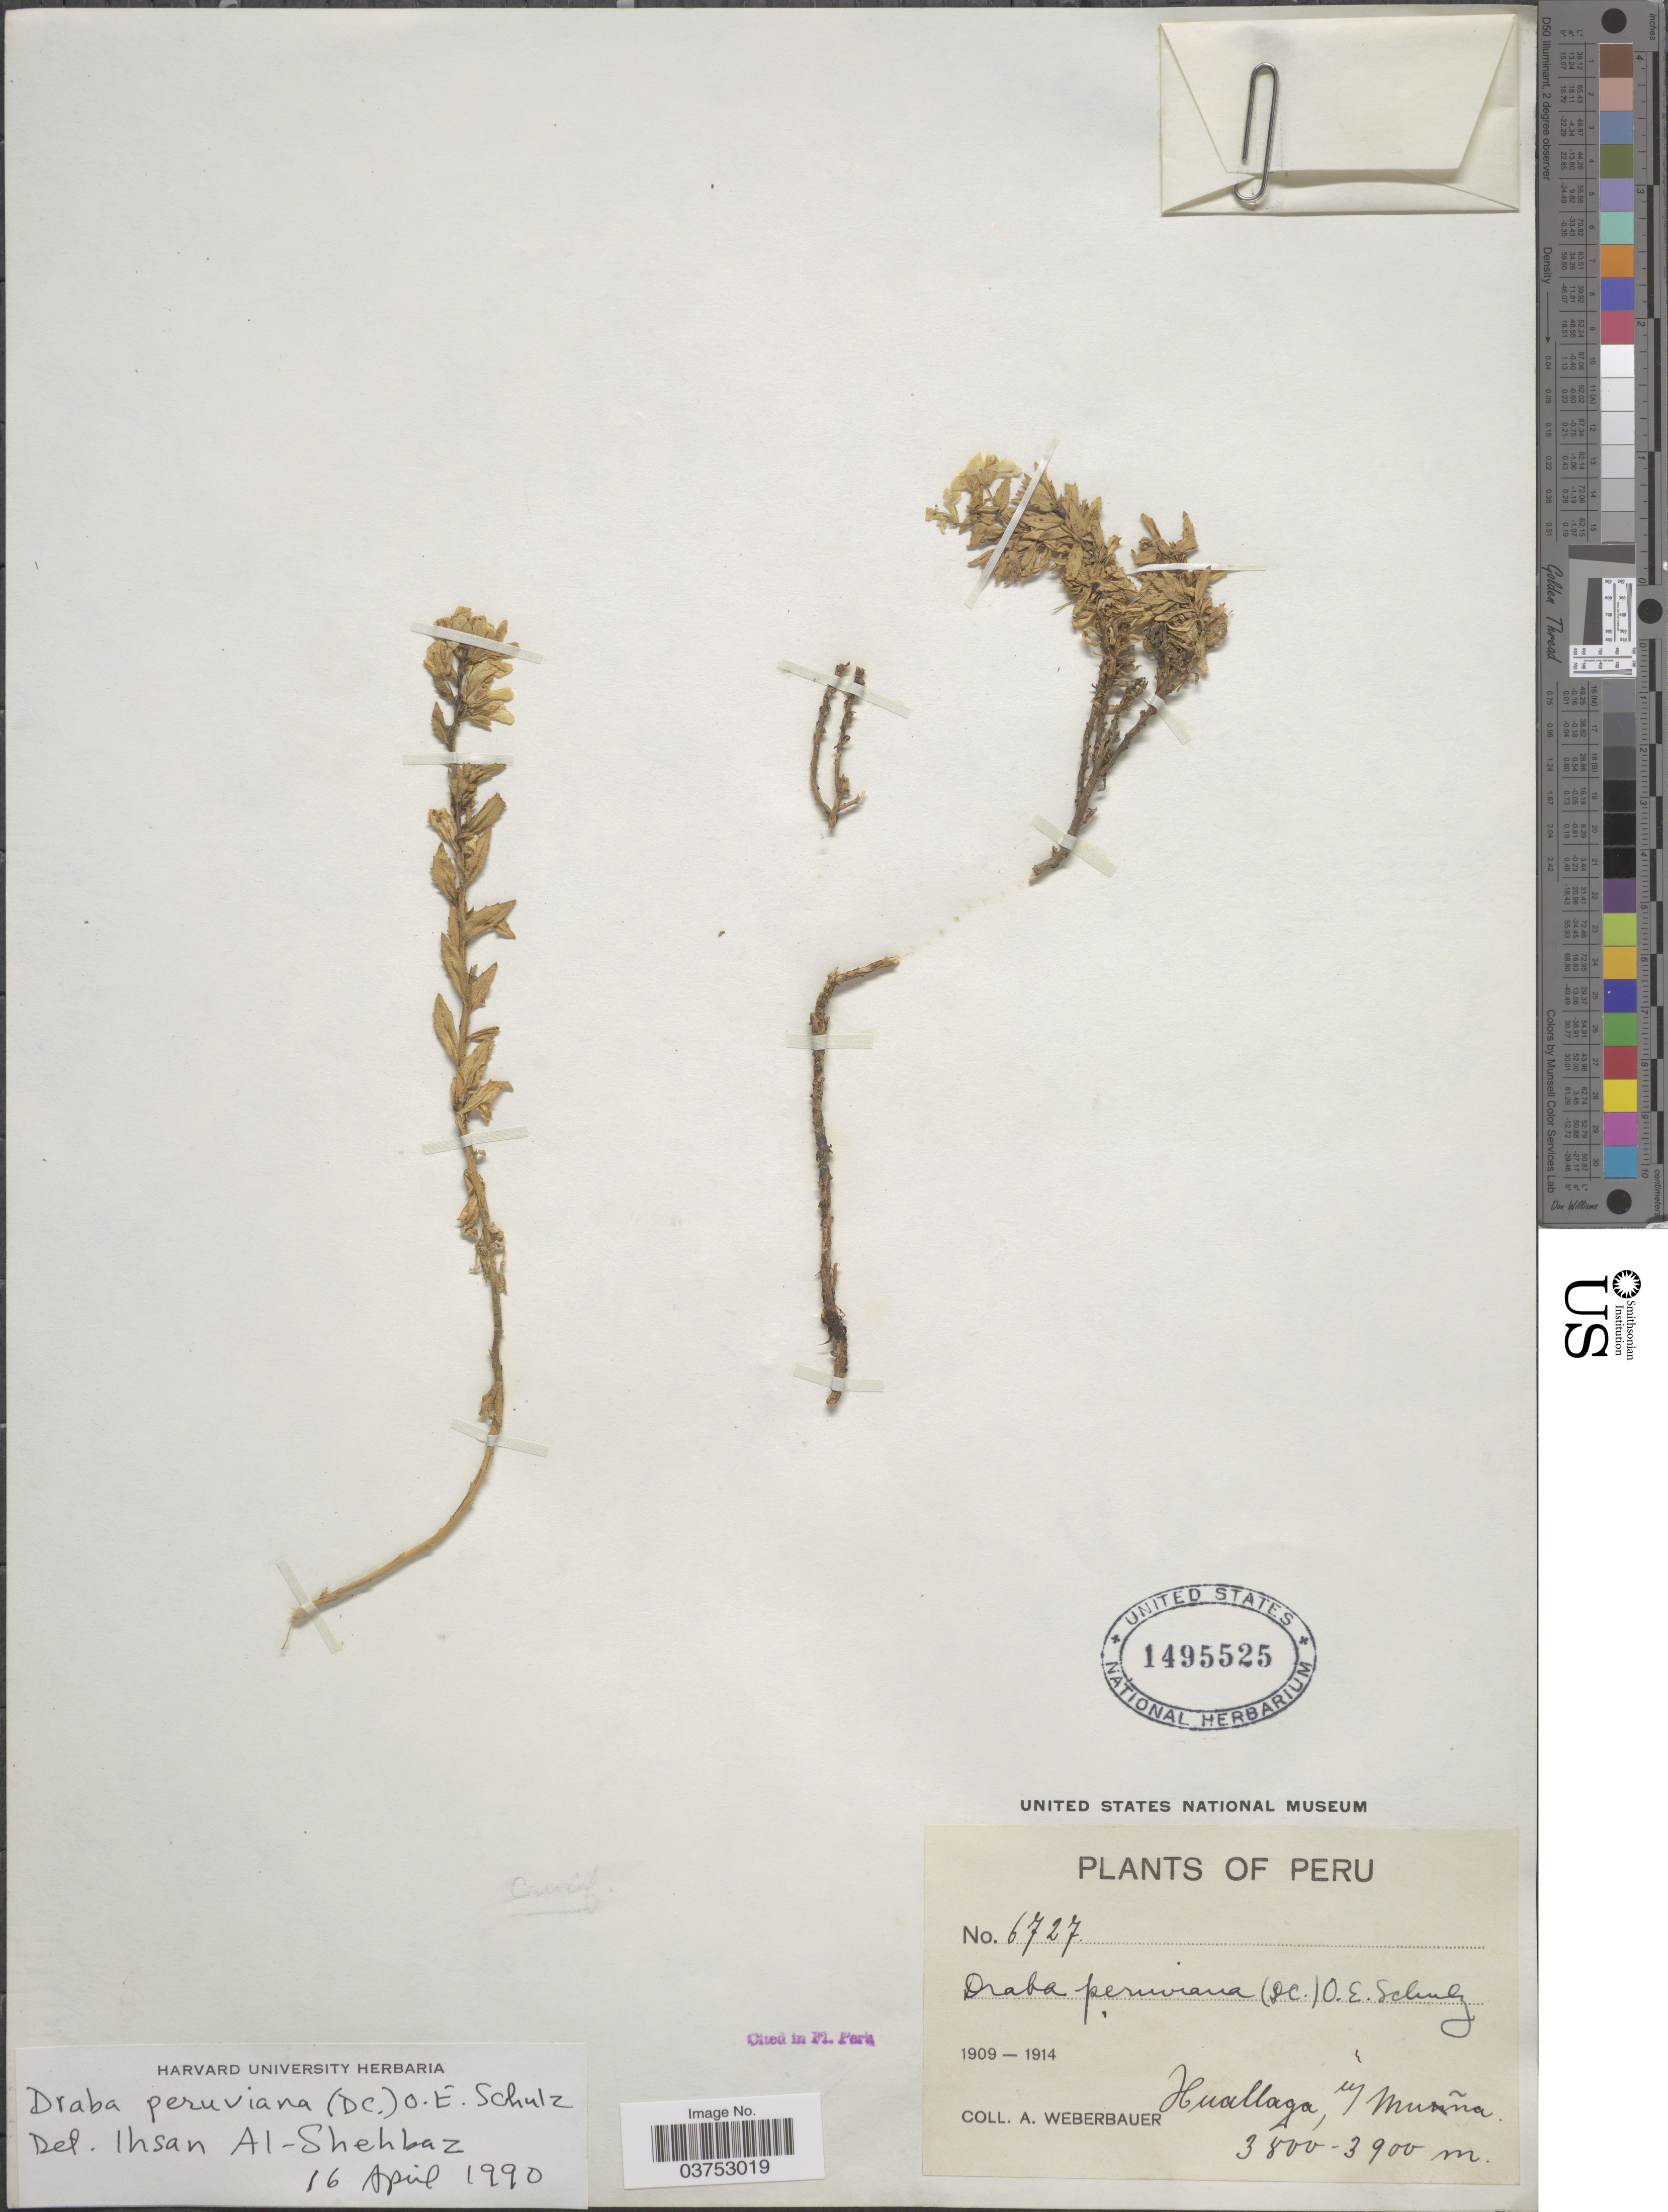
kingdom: Plantae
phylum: Tracheophyta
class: Magnoliopsida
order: Brassicales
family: Brassicaceae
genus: Draba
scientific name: Draba peruviana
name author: (DC. & A. Gray) O.E. Schulz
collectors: A. Weberbauer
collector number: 6727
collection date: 1909/1914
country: Peru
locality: Huallaga, in Muña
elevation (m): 3800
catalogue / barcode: US 1495525